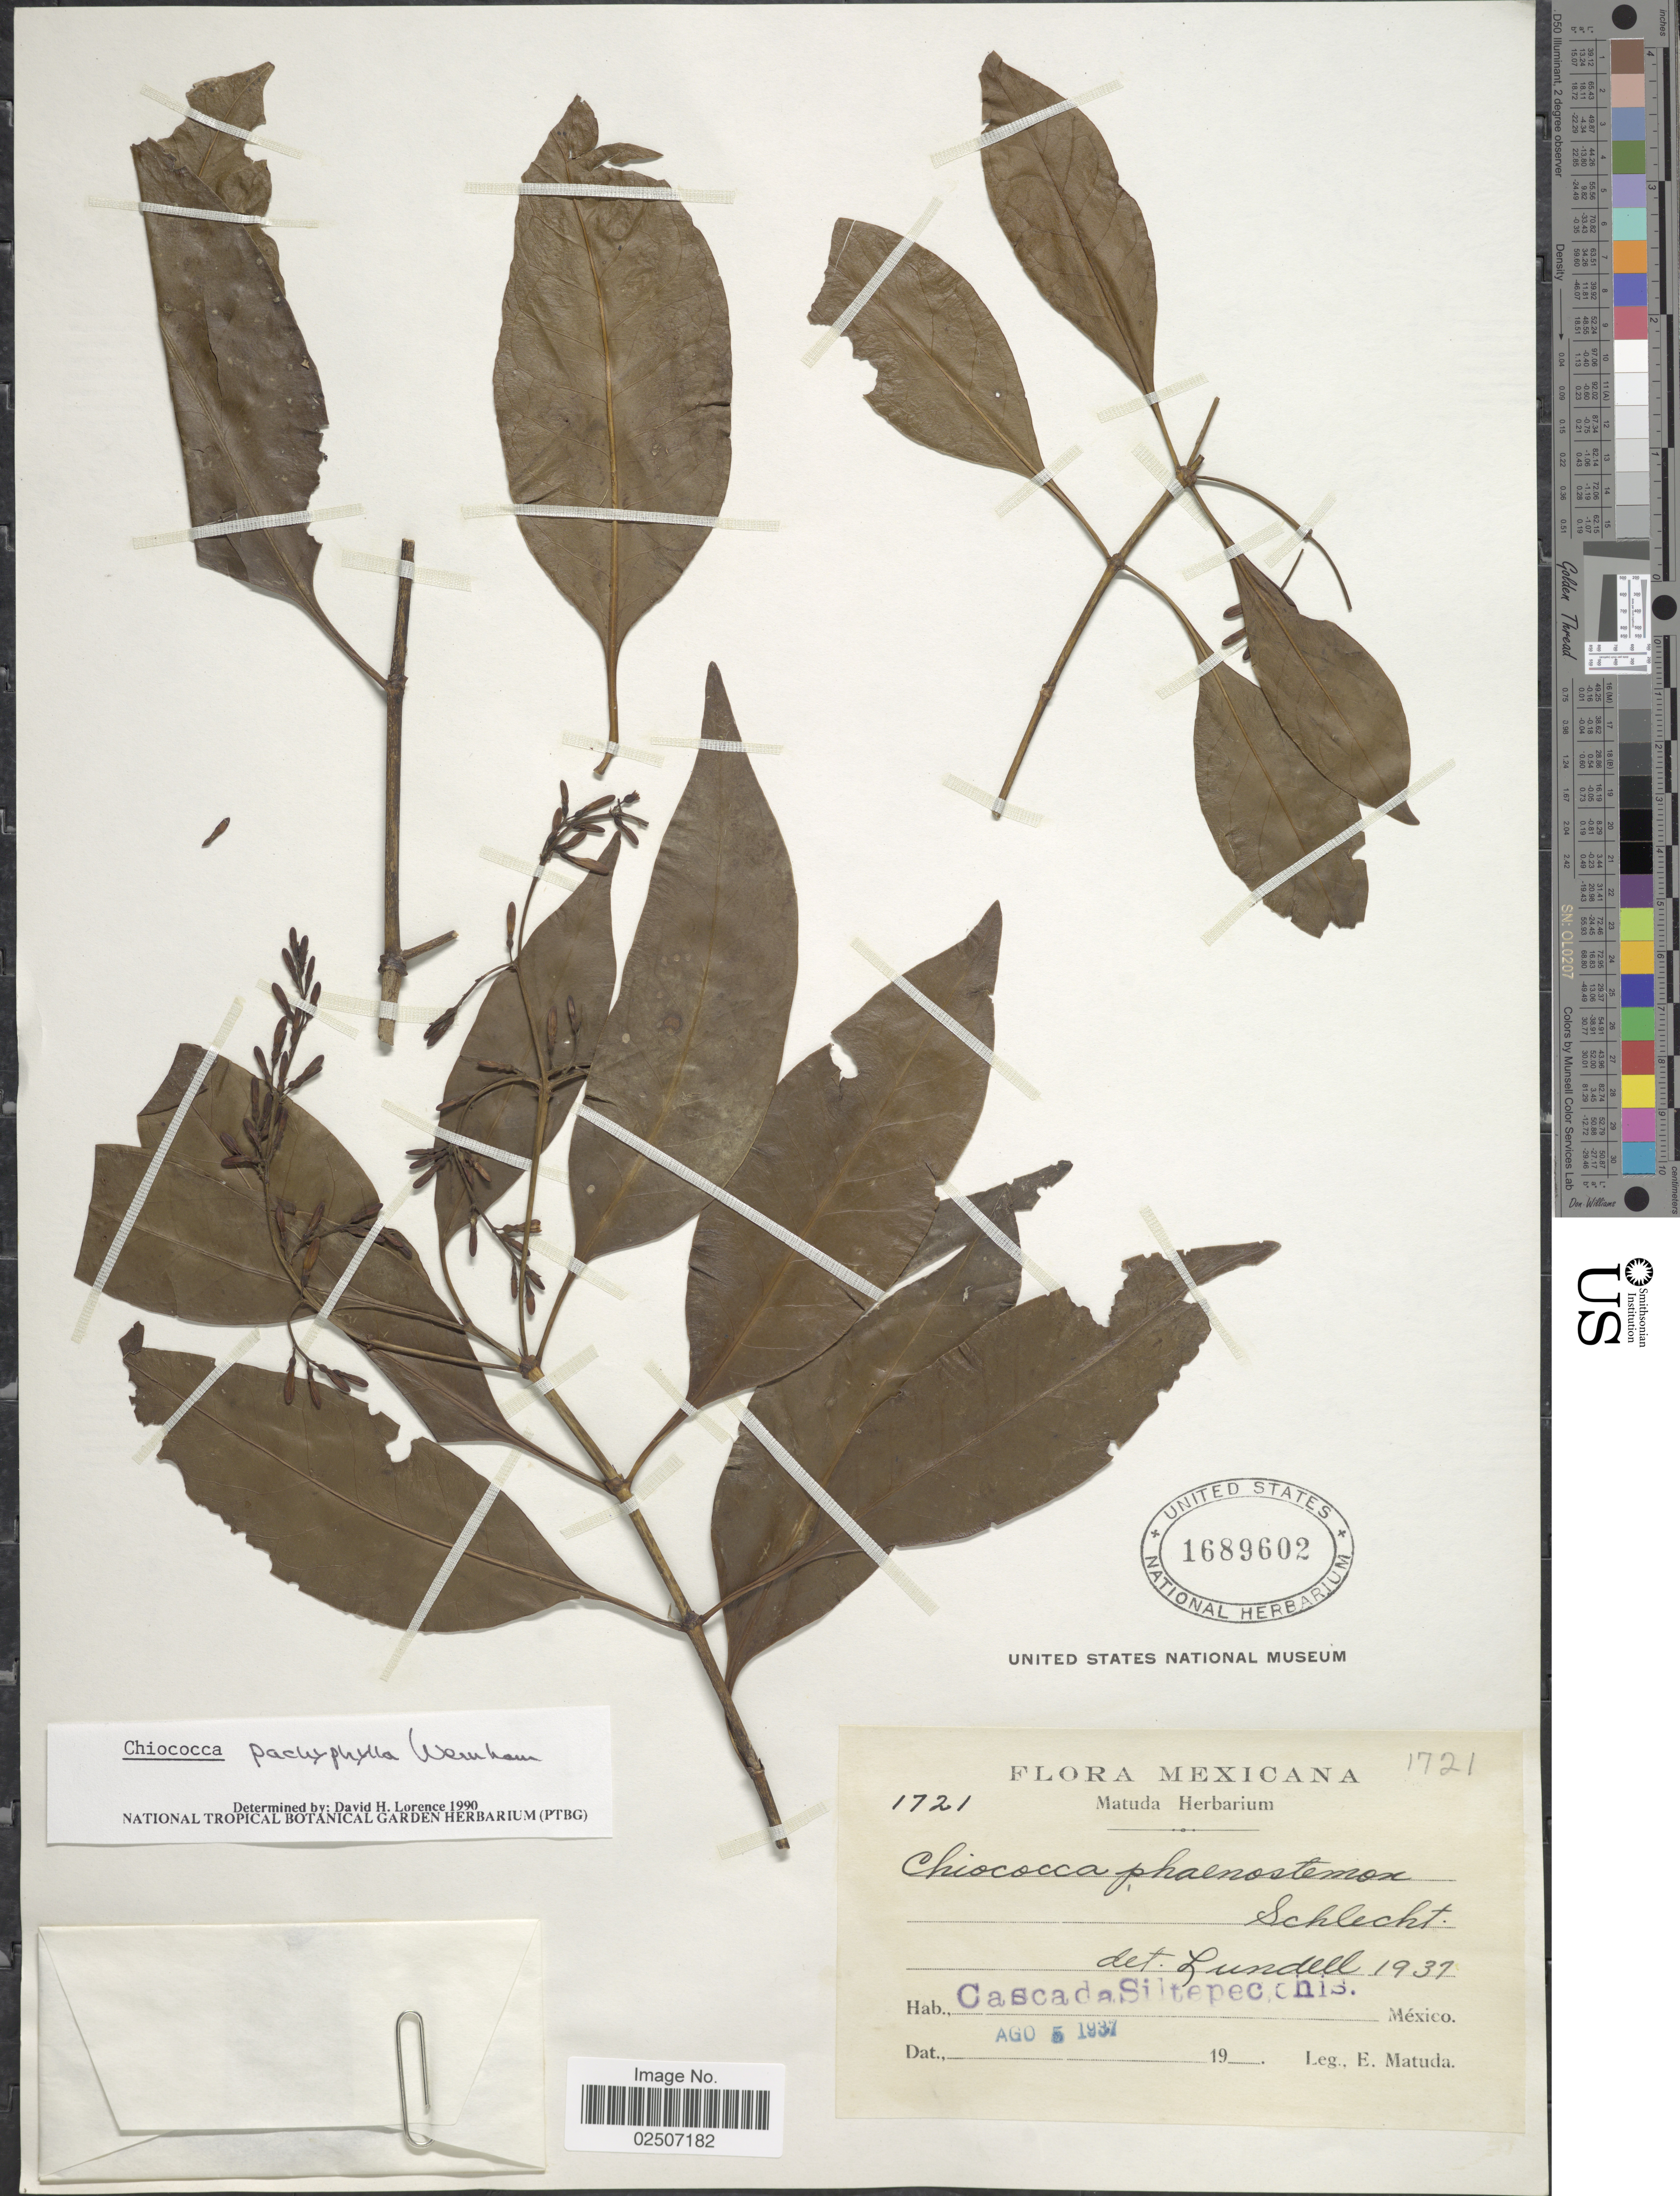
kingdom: Plantae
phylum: Tracheophyta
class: Magnoliopsida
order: Gentianales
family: Rubiaceae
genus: Chiococca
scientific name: Chiococca pachyphylla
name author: Wernham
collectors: E. Matuda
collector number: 1721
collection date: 1937-08-05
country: Mexico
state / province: Chiapas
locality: Cascada Siltepec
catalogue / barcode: US 1689602